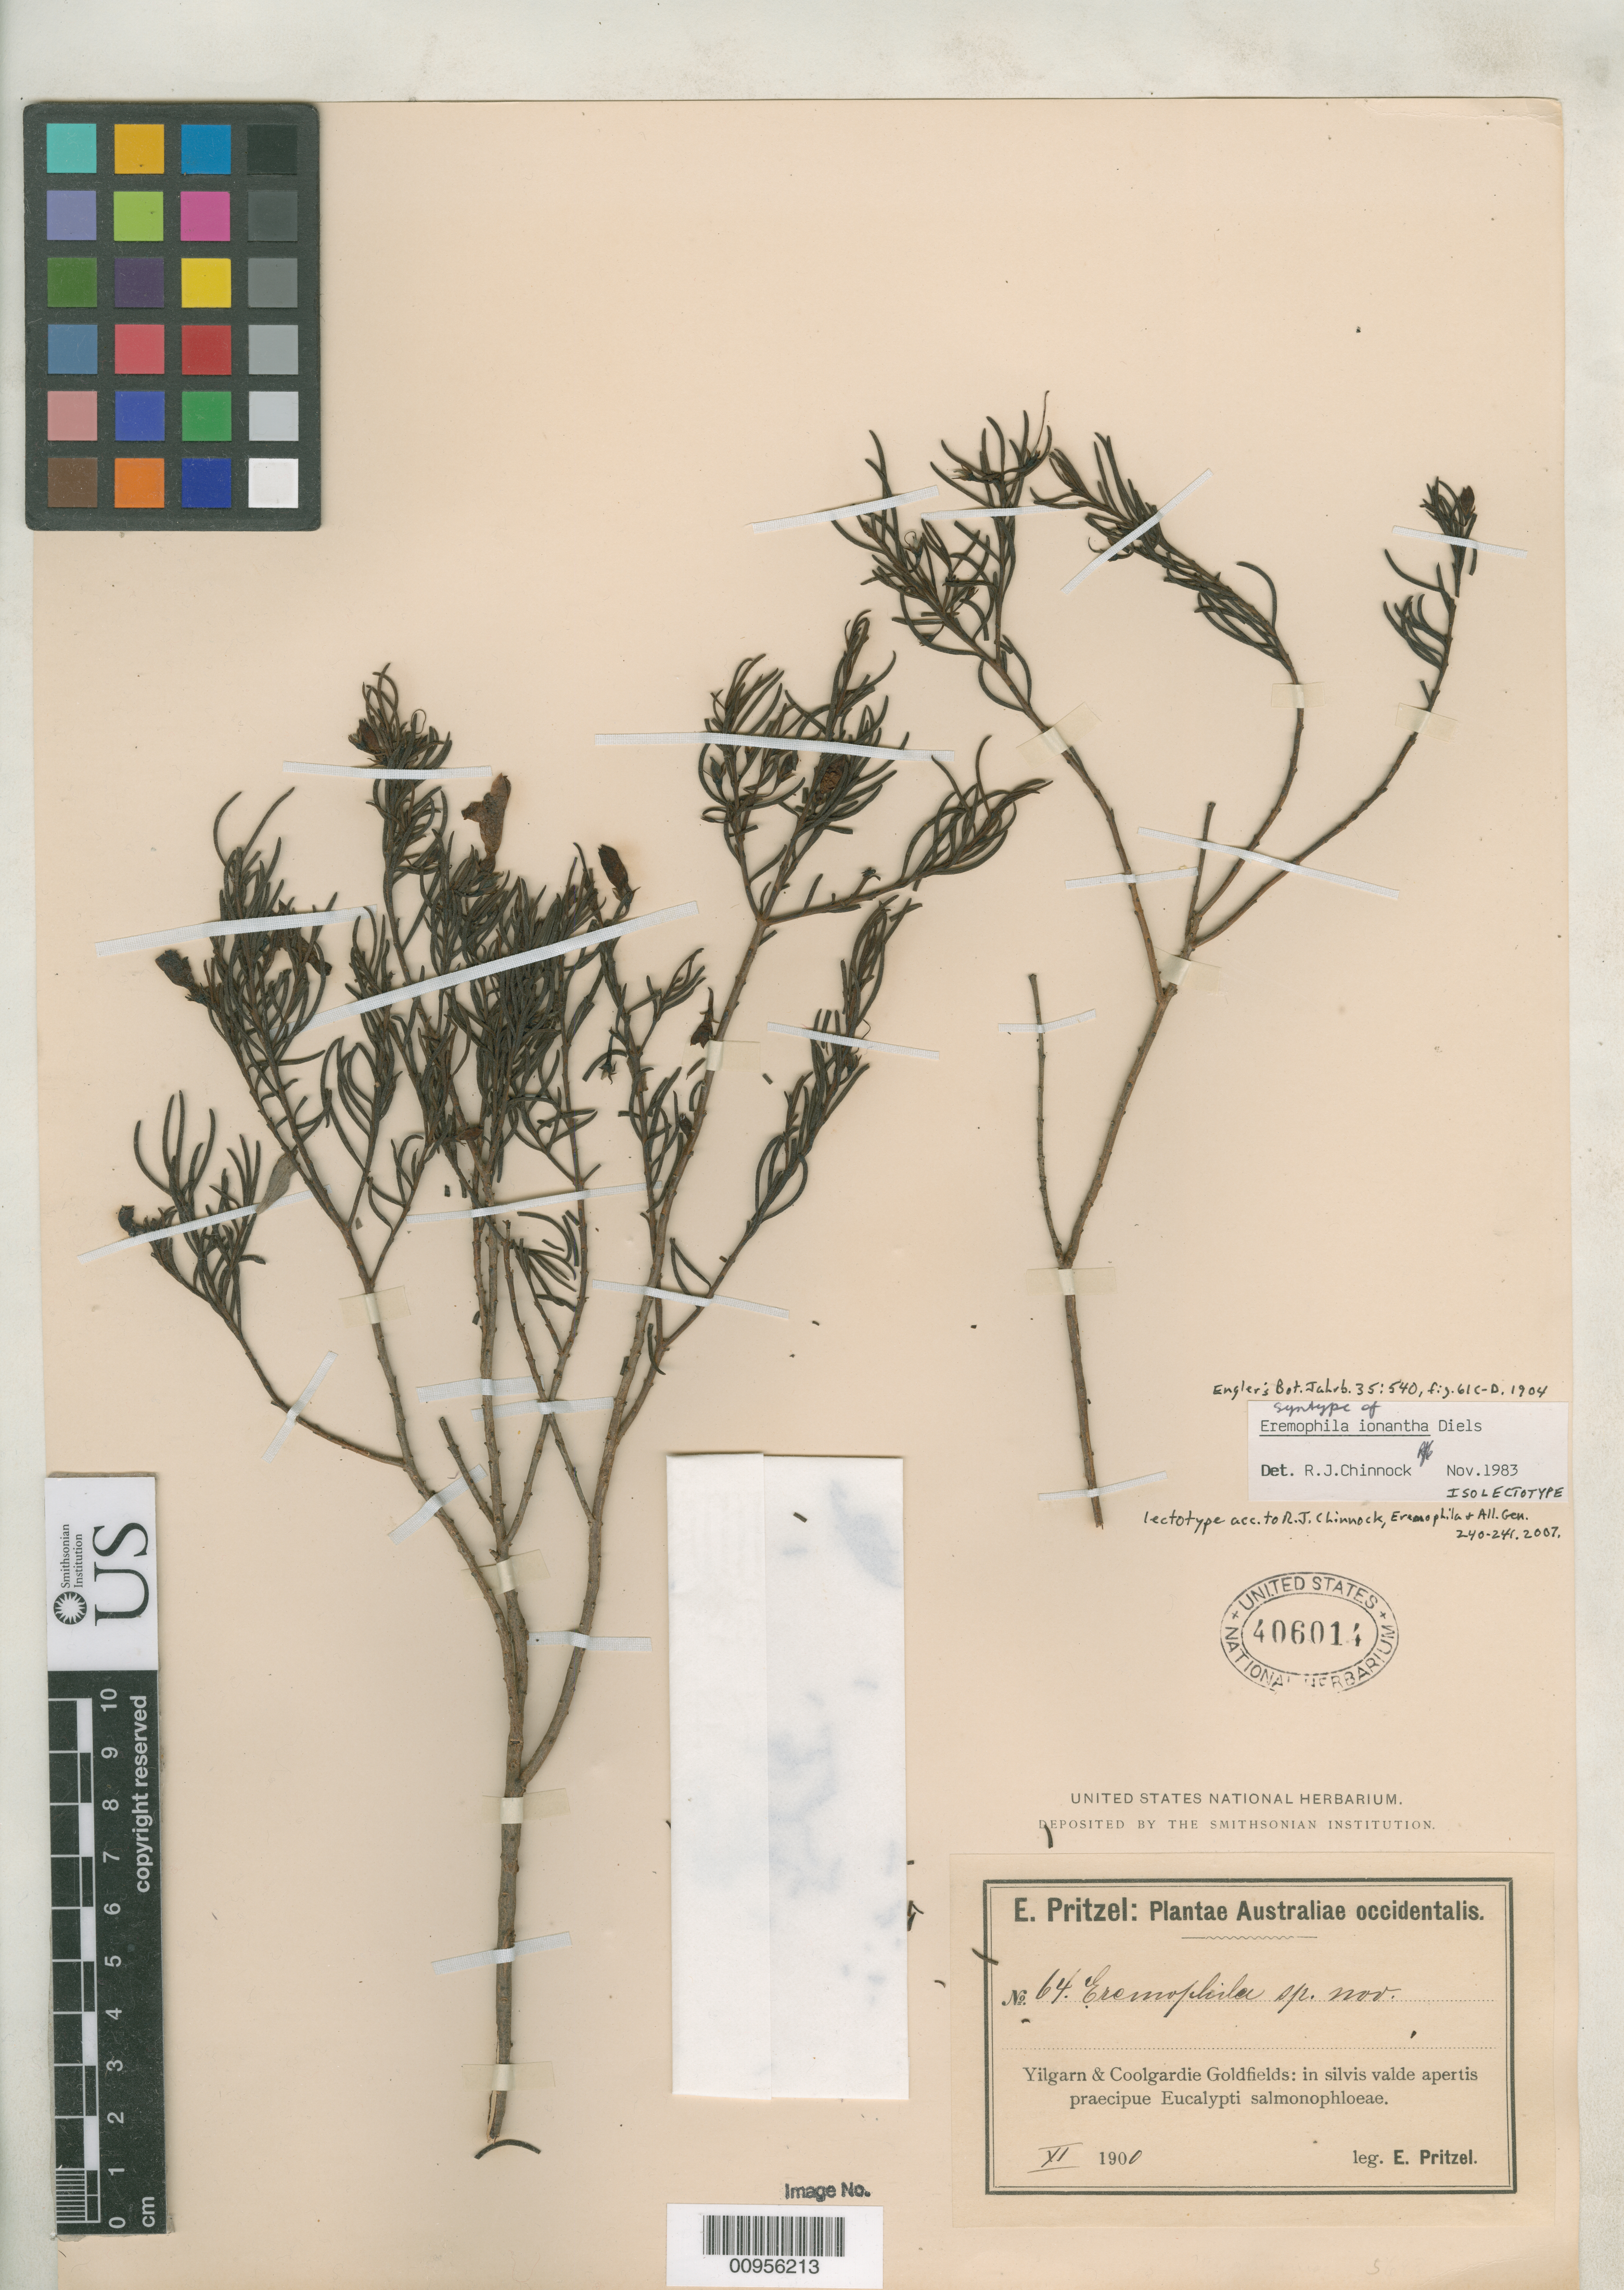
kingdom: Plantae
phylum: Tracheophyta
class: Magnoliopsida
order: Lamiales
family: Scrophulariaceae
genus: Eremophila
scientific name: Eremophila ionantha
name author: Diels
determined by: Chinnock, R. J.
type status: Isolectotype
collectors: E. G. Pritzel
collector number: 64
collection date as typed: Nov 1900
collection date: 1900-11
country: Australia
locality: Yilgarn & Coolgardie Goldfields: in silvis valde apertis praecipue Eucalypti salmonophloeae. [Protologue, "pr. Kalgoorlie in fruticetis lutoso-arenosis flor. m. Novembr."]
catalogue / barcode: US 406014